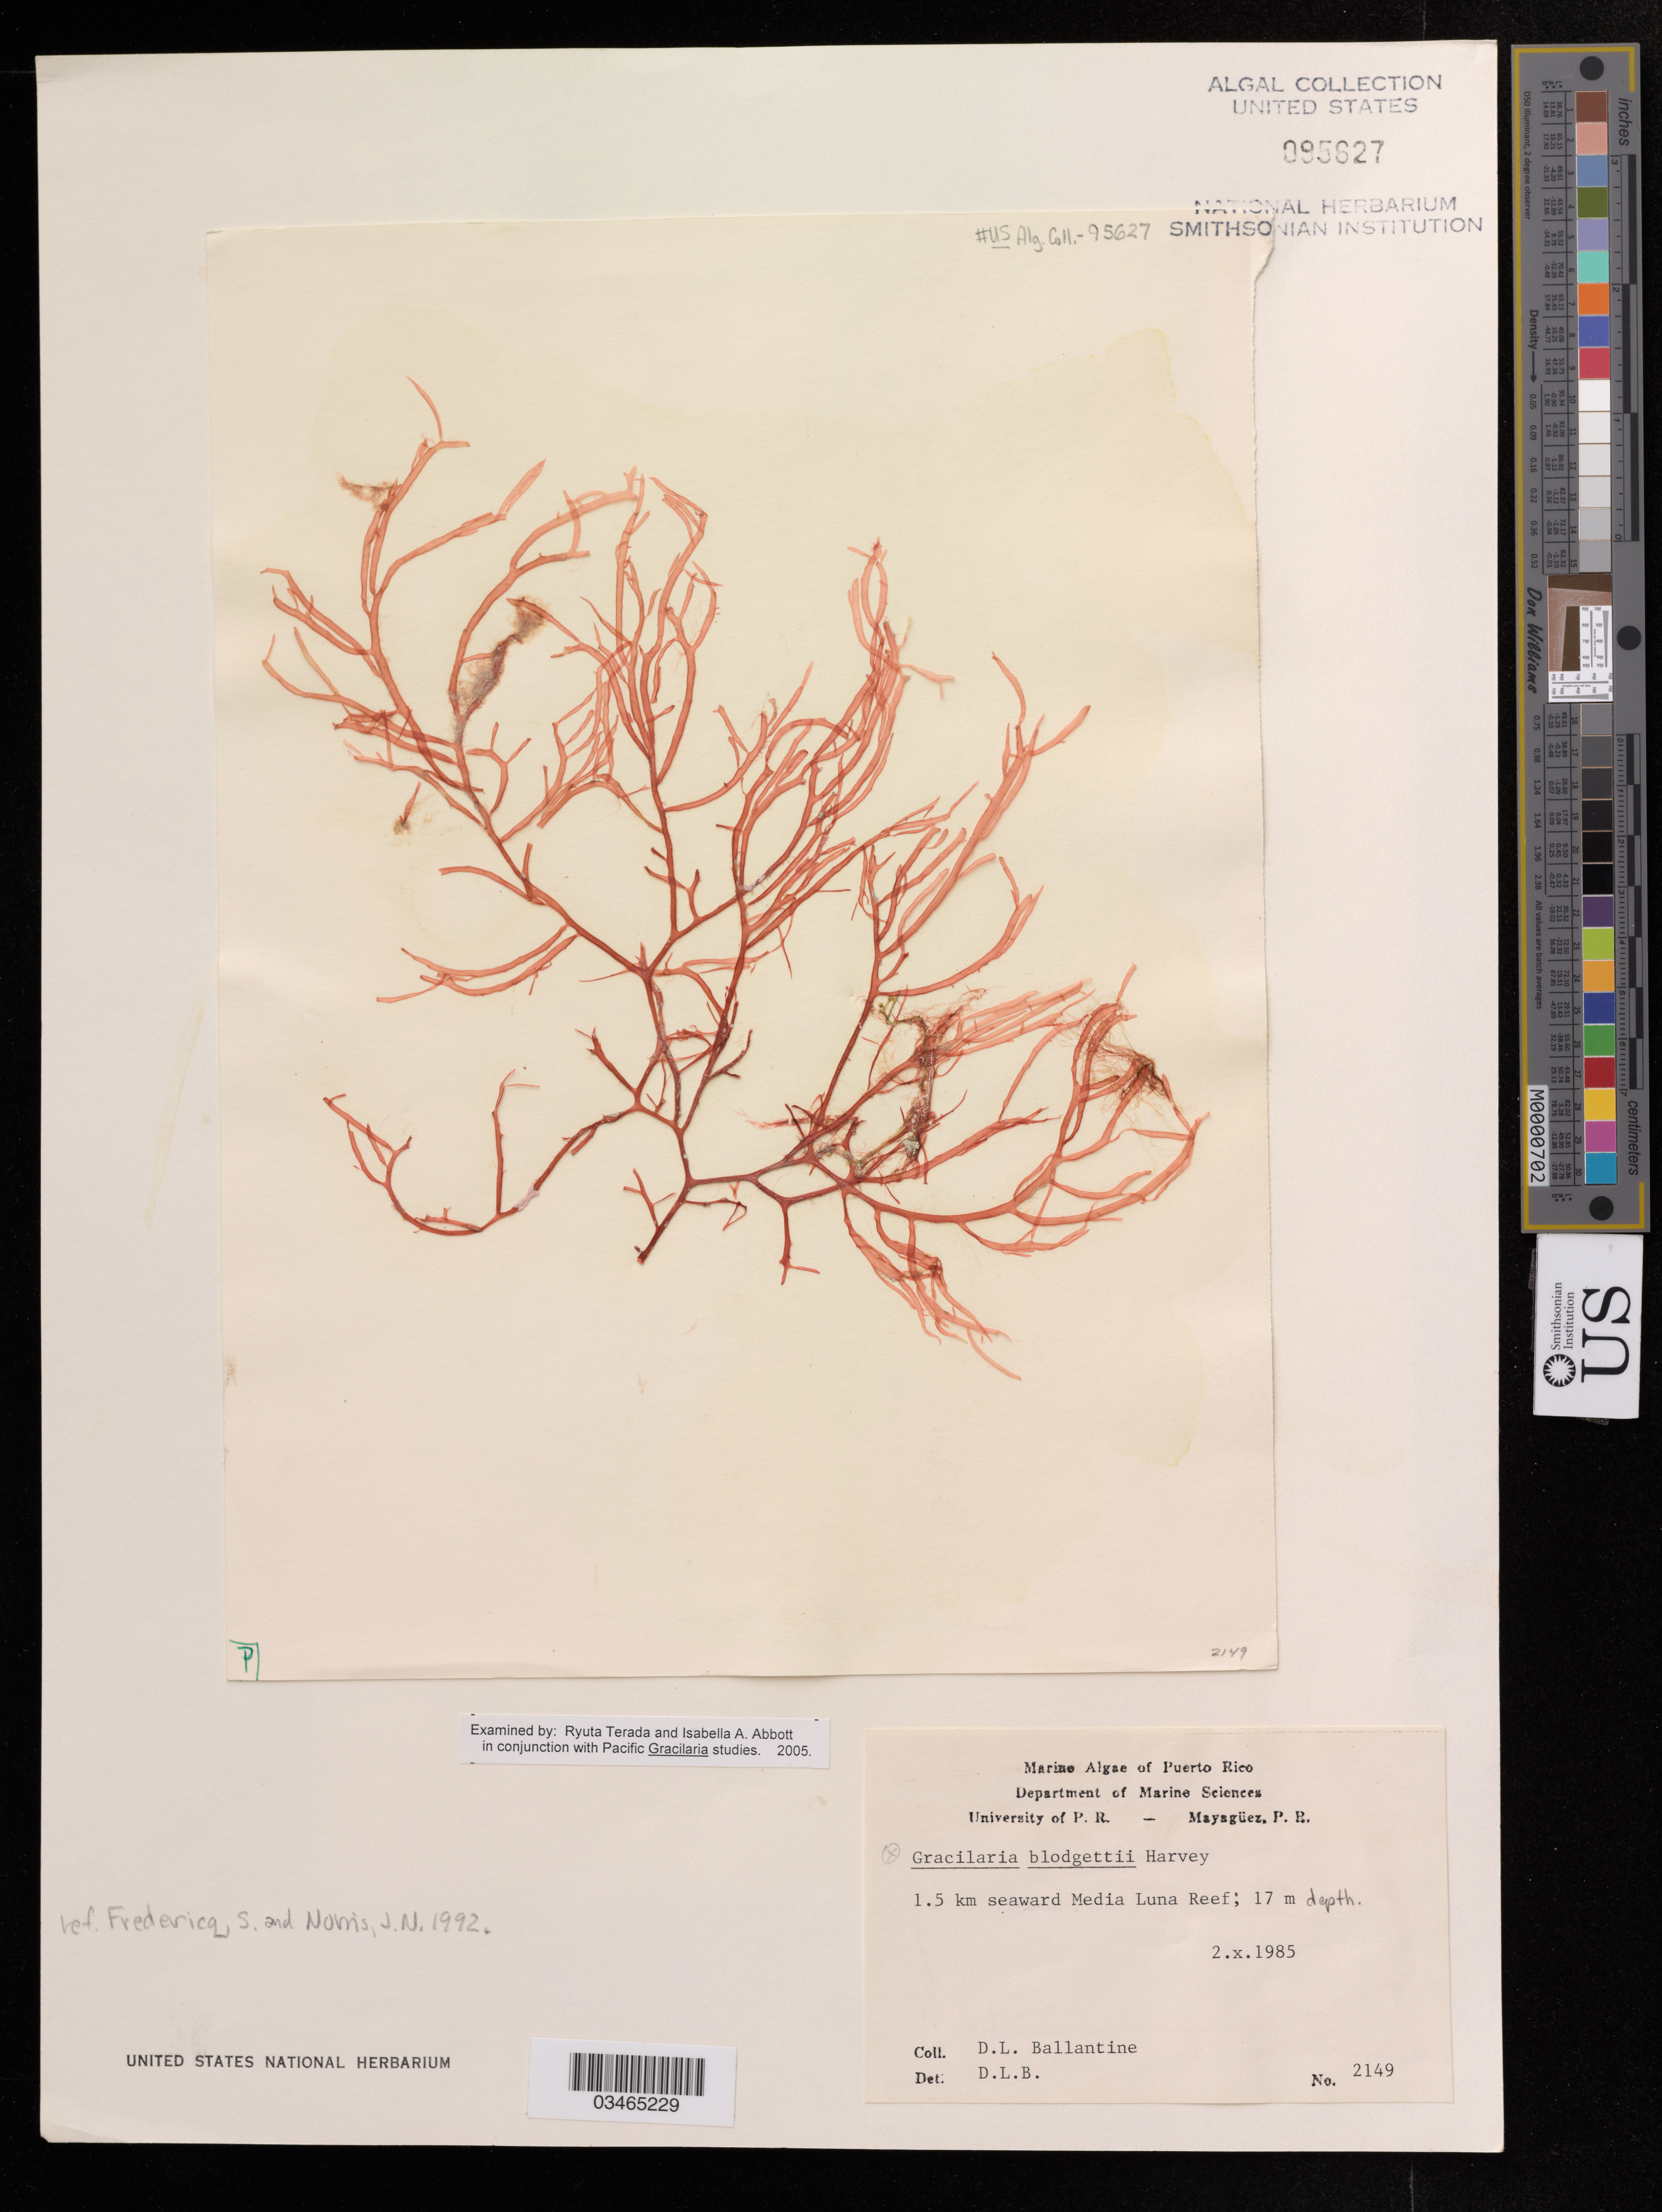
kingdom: Plantae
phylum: Rhodophyta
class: Florideophyceae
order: Gracilariales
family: Gracilariaceae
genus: Gracilaria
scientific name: Gracilaria blodgettii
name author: Harv.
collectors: D. Ballantine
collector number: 2149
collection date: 1985-10-02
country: Puerto Rico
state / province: Mayagüez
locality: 1.5 km seaward Media Luna Reef.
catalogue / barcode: US 95627